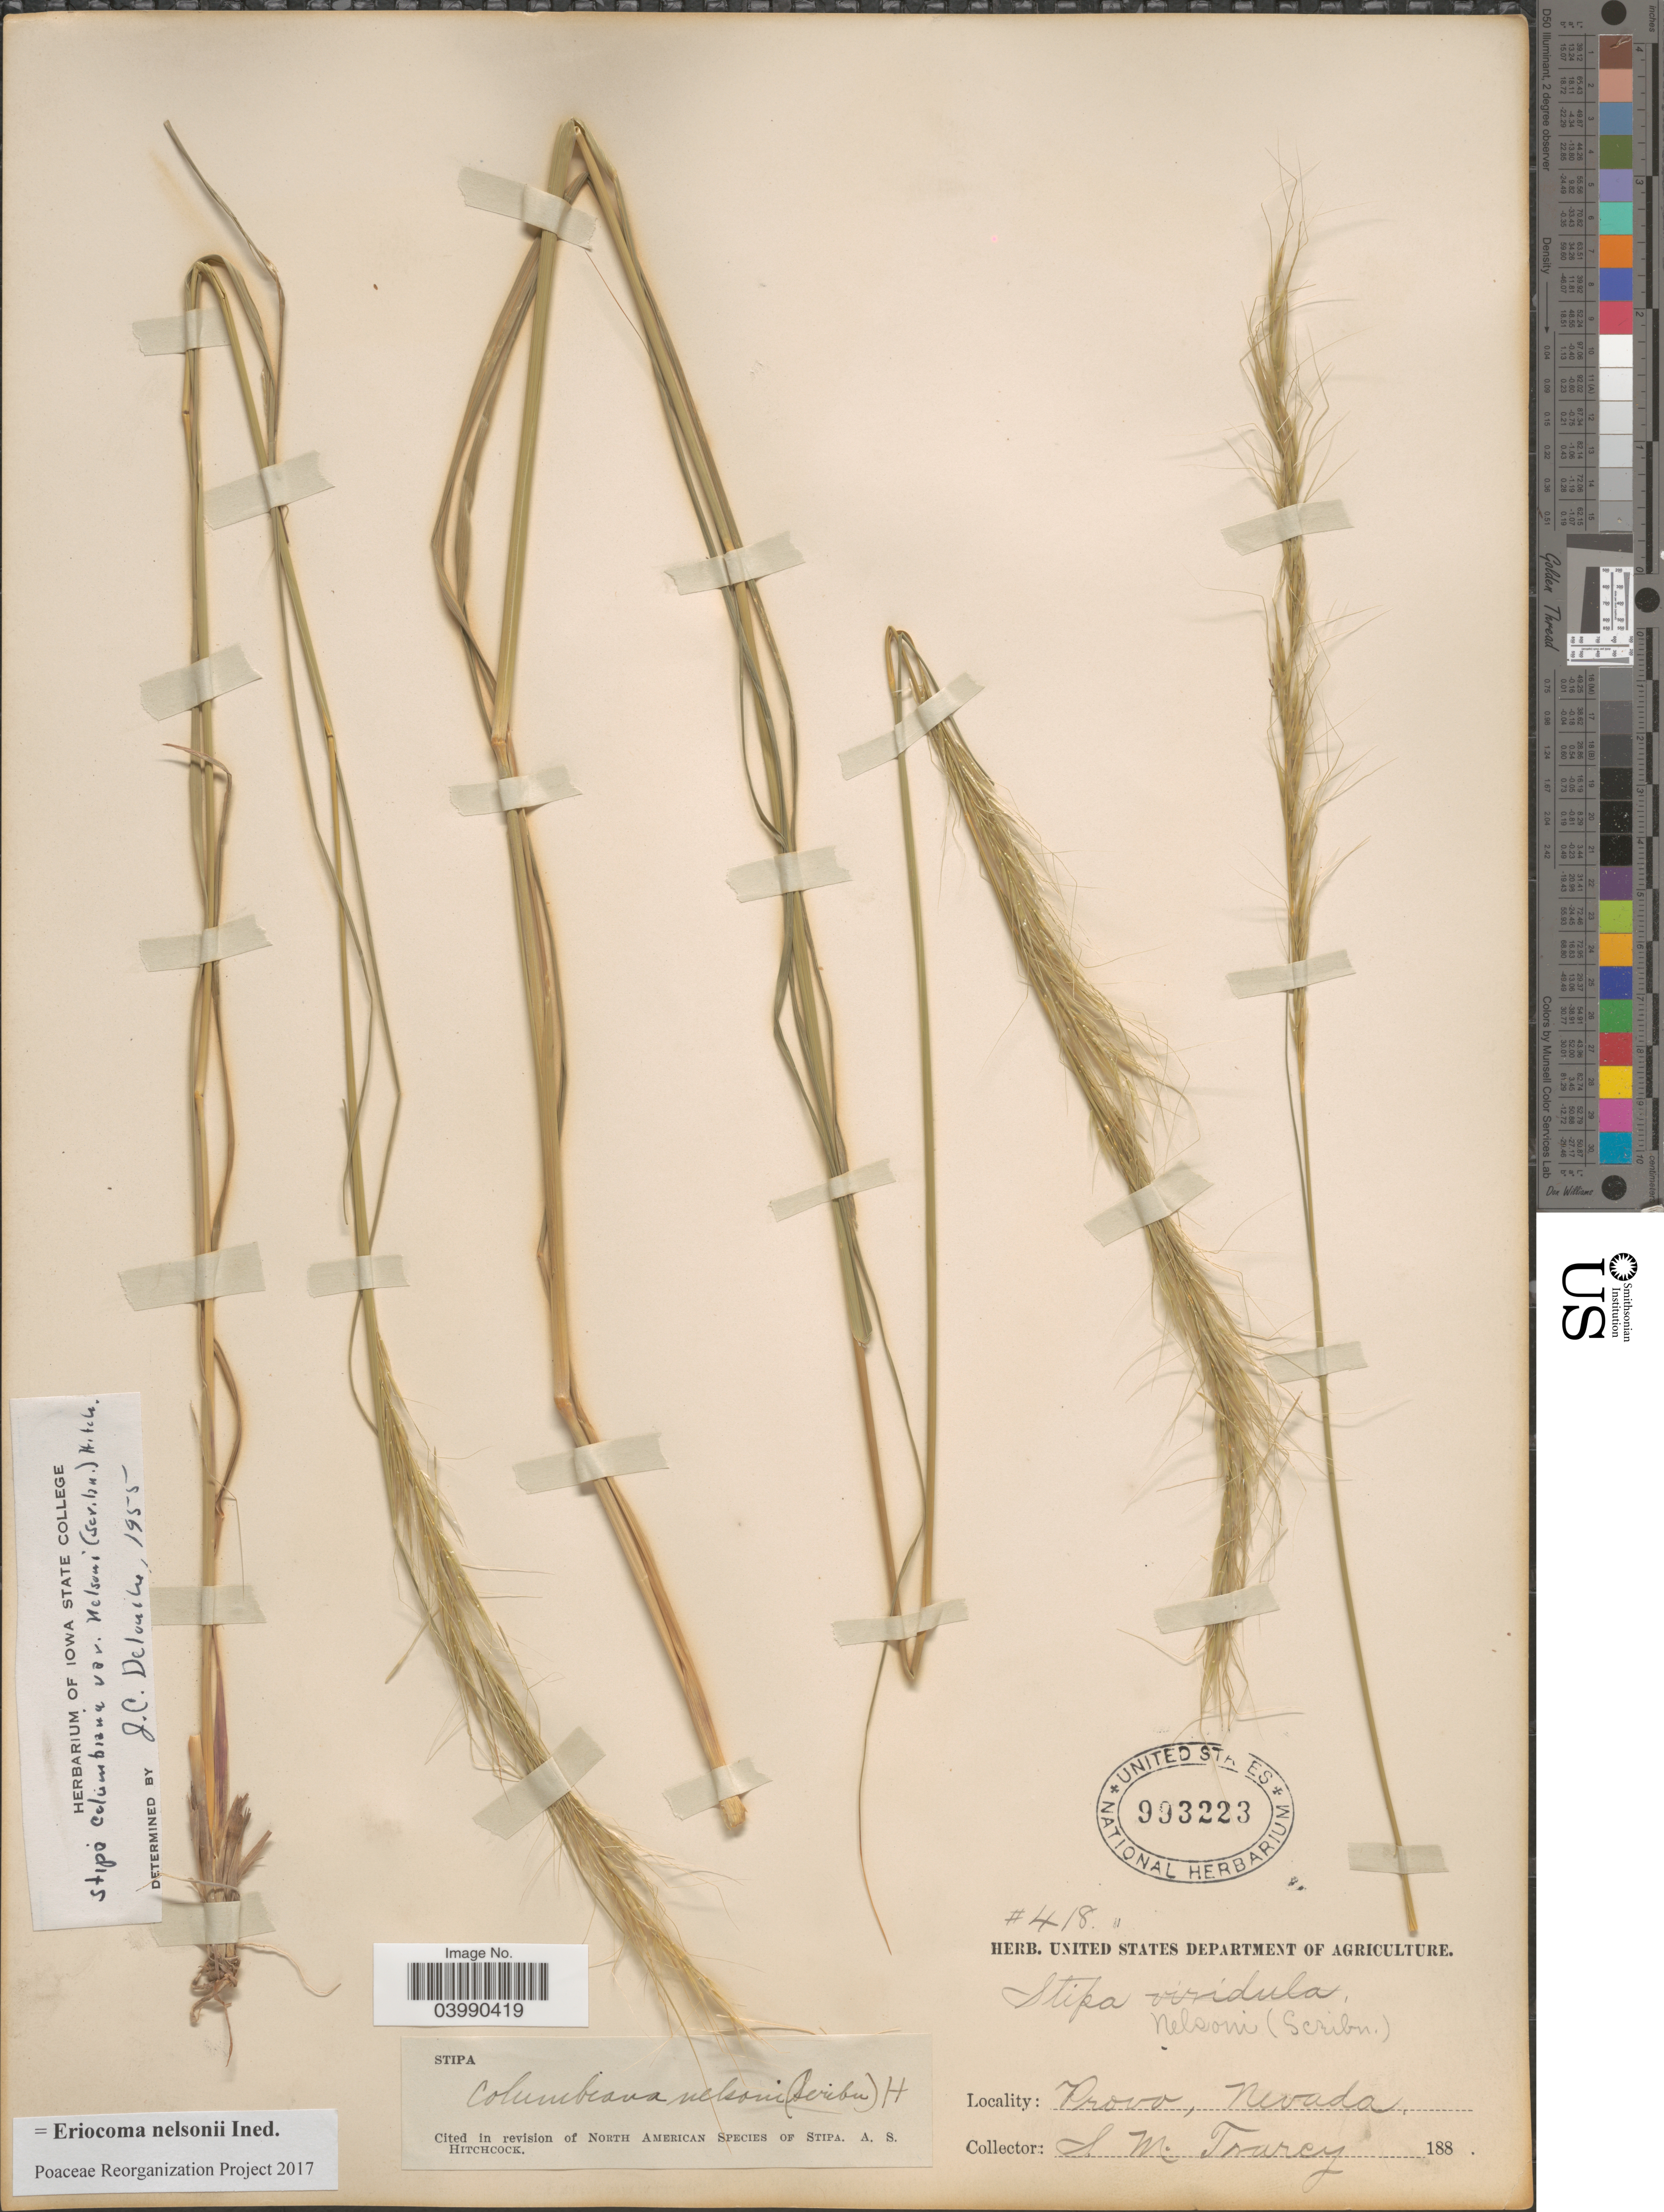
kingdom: Plantae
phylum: Tracheophyta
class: Liliopsida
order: Poales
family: Poaceae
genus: Eriocoma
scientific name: Eriocoma nelsonii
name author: (Scribn.) Romasch.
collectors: S. M. Tracy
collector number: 418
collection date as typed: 188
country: United States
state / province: Nevada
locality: Provo.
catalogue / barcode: US 993223